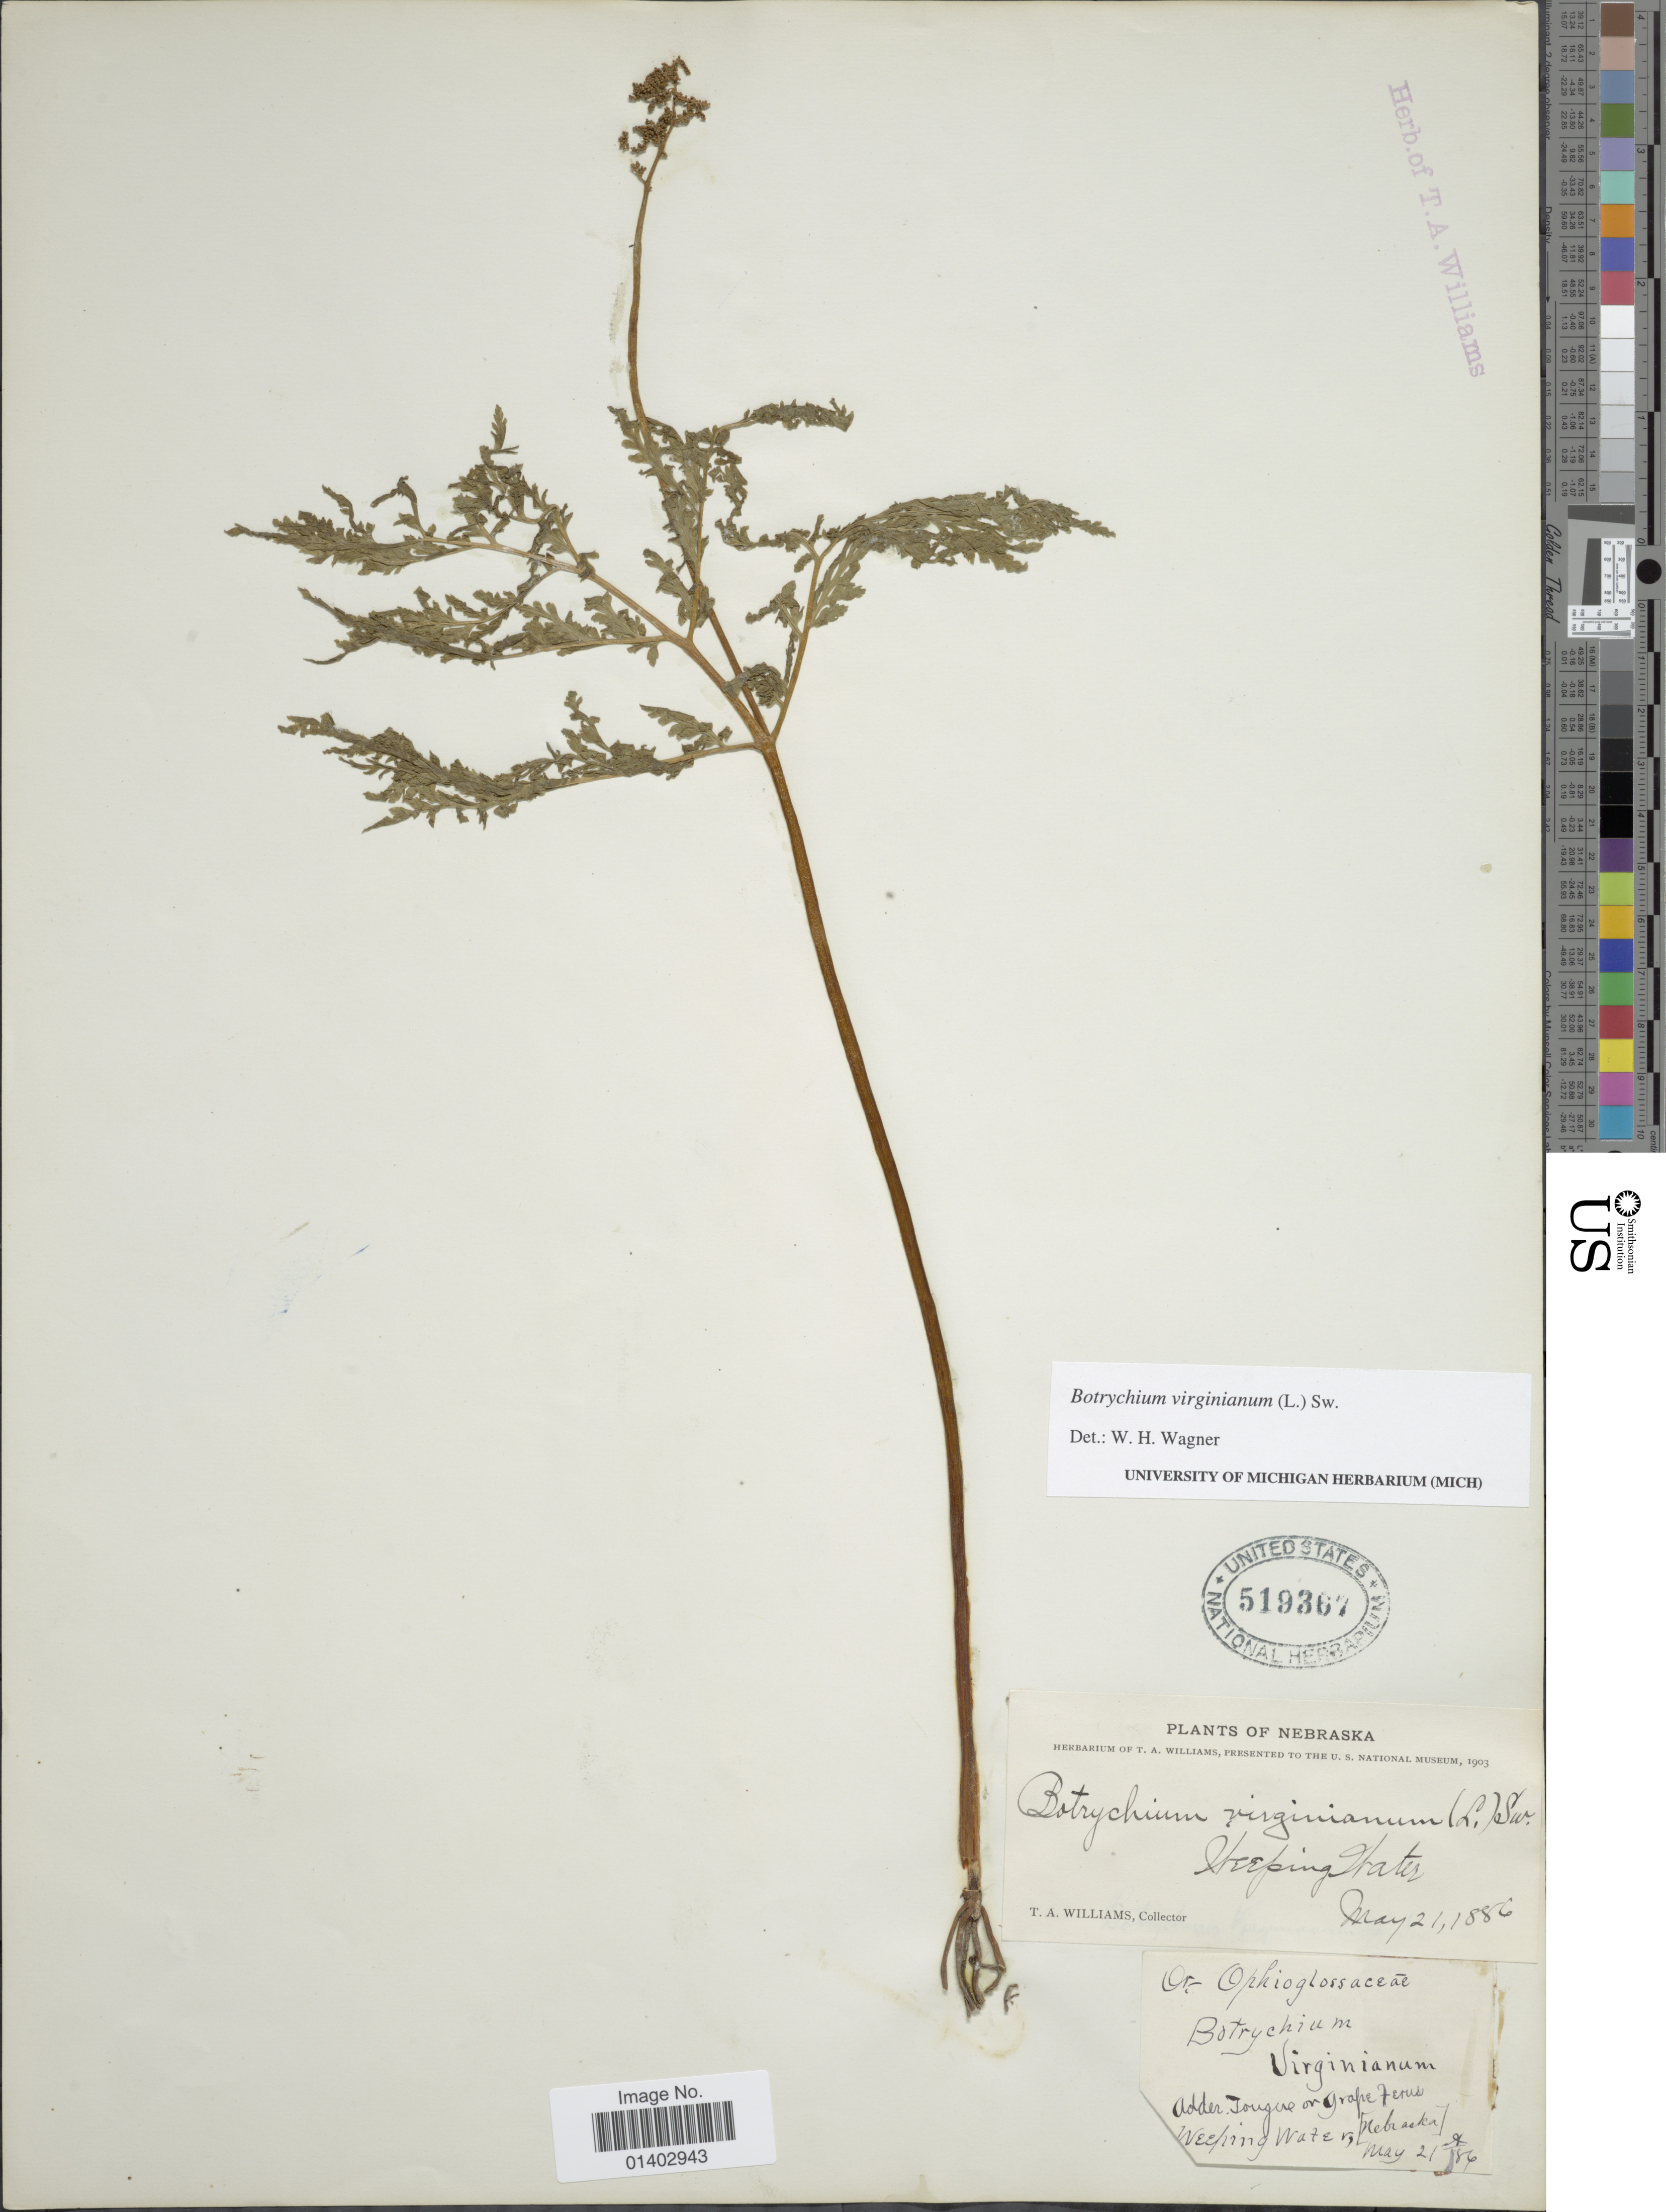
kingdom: Plantae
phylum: Tracheophyta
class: Polypodiopsida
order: Ophioglossales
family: Ophioglossaceae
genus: Botrychium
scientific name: Botrychium virginianum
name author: (L.) Sw.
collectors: T. A. Williams (herbarium)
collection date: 1886-05-21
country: United States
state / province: Nebraska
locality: Weeping Water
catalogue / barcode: US 519367